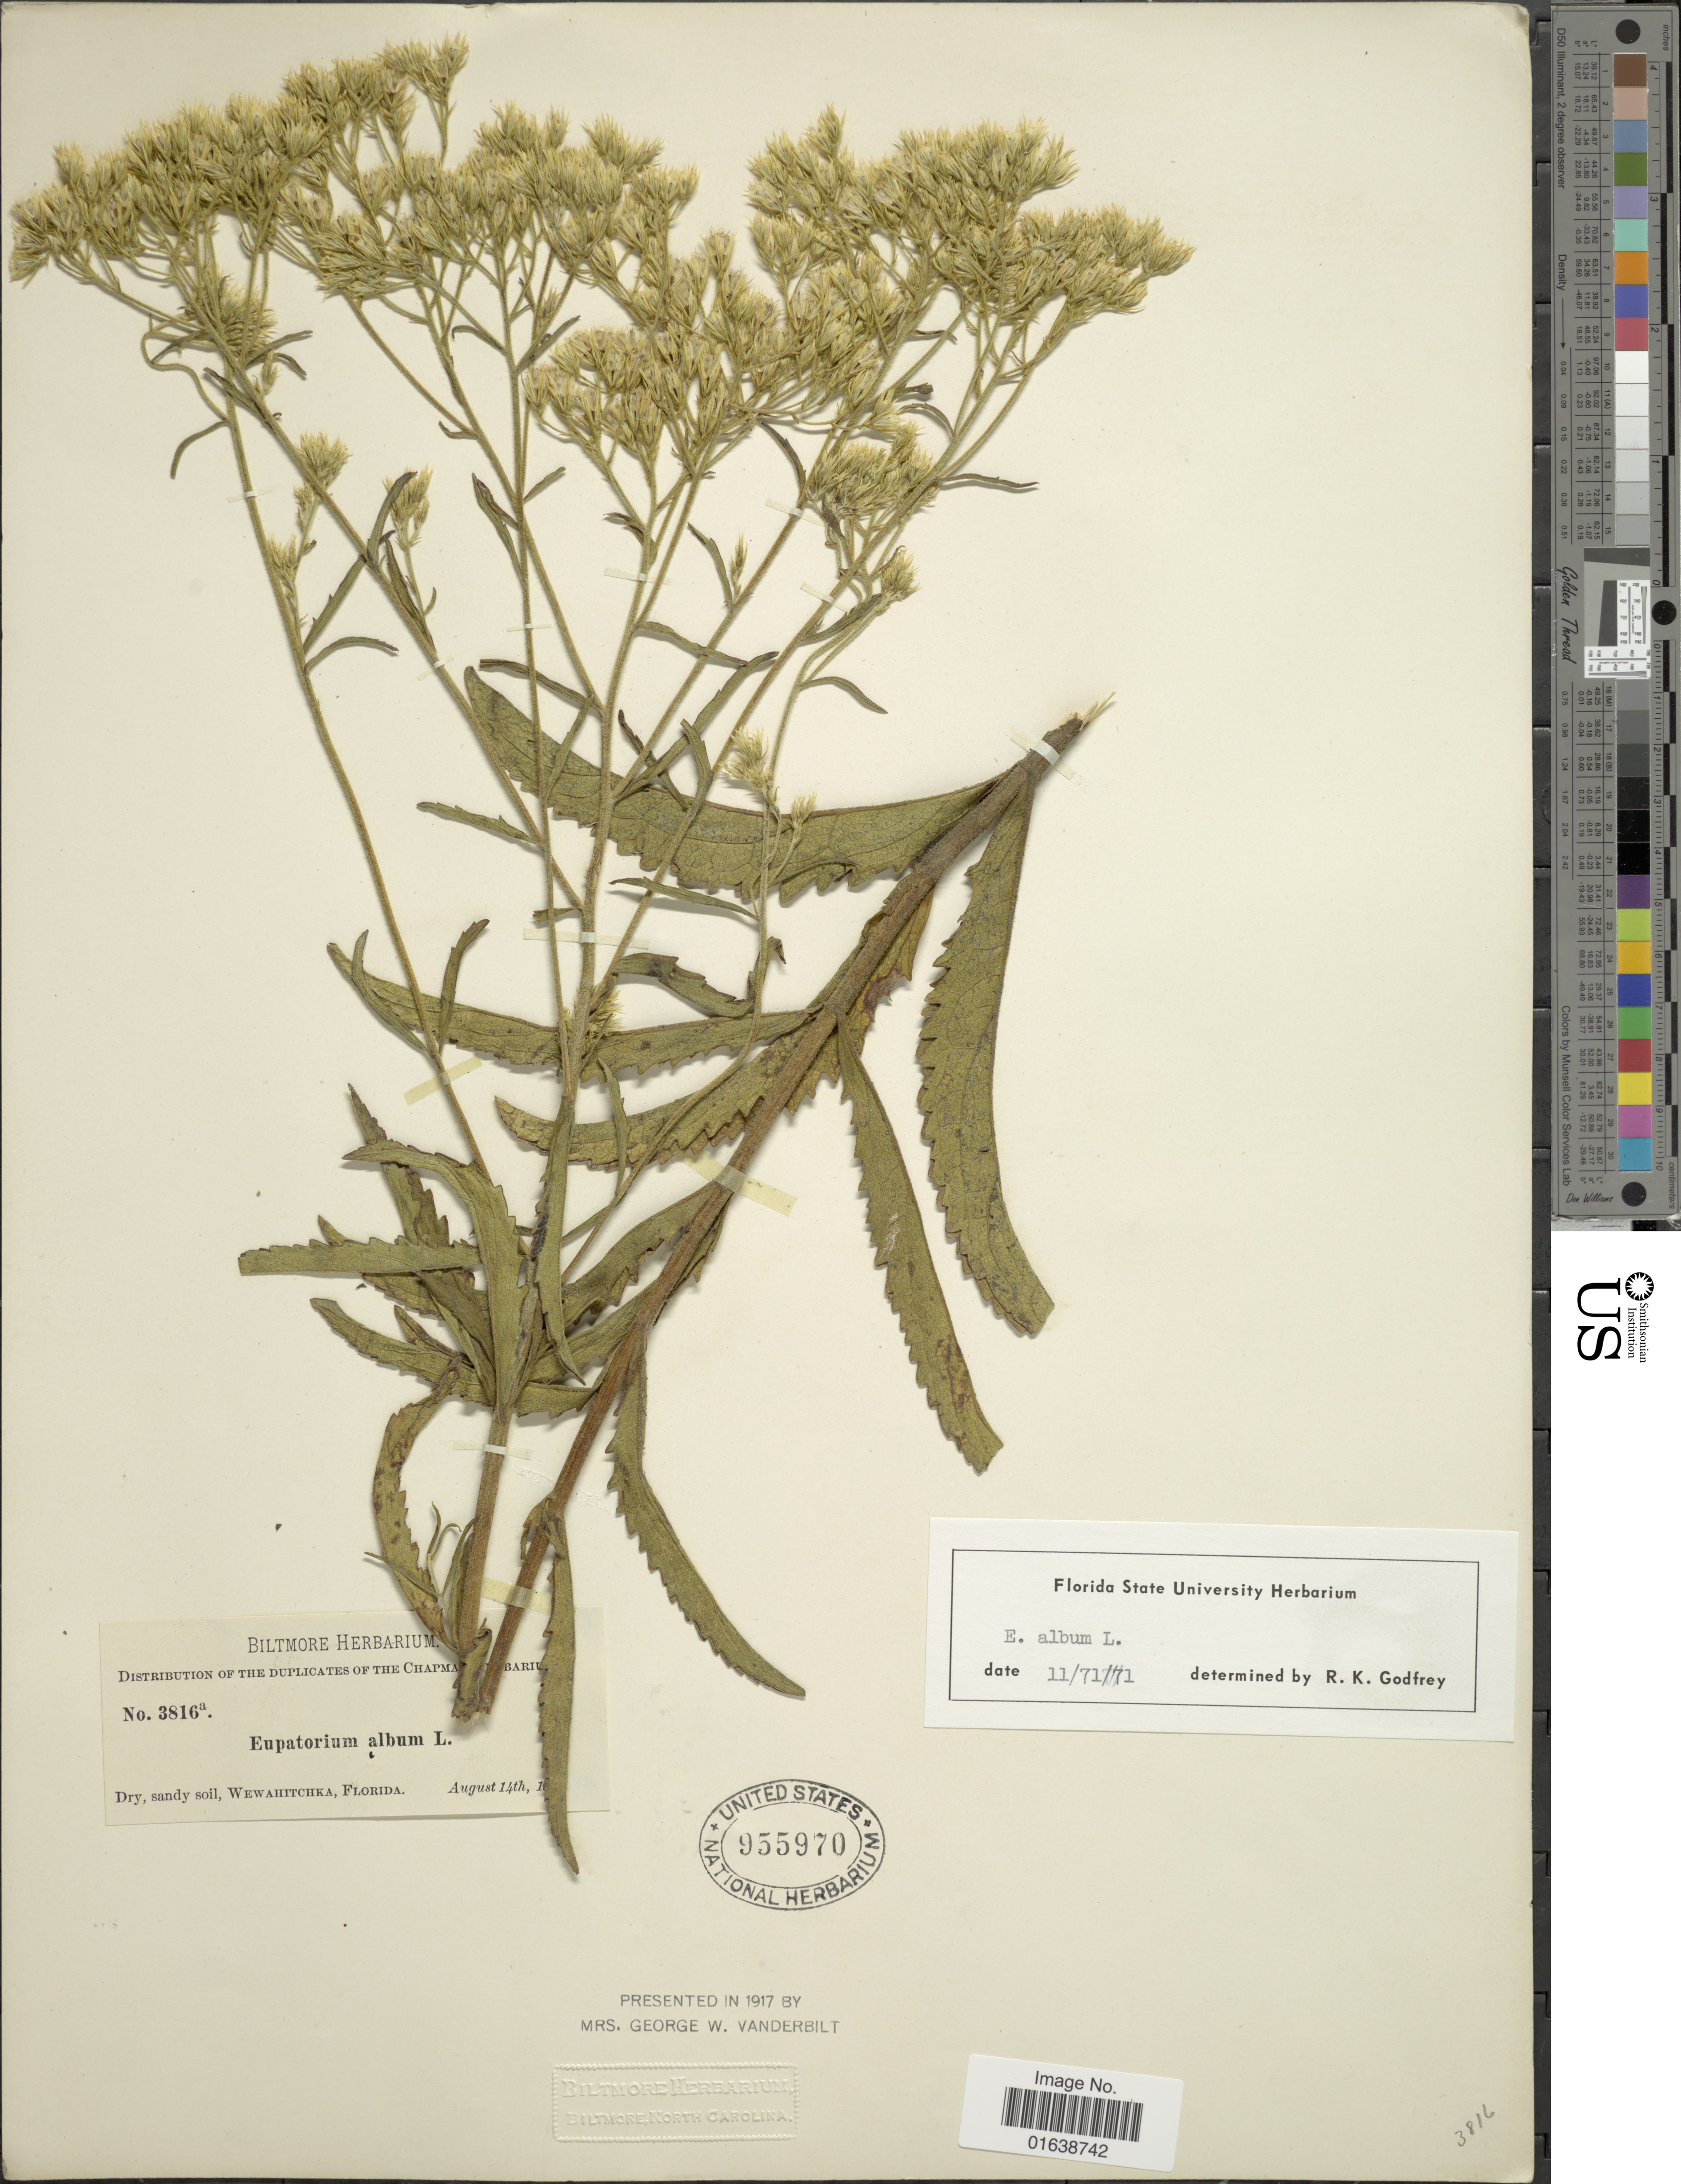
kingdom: Plantae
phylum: Tracheophyta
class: Magnoliopsida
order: Asterales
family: Asteraceae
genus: Eupatorium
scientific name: Eupatorium album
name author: L.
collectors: ex herb. Biltmore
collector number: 3816a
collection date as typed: Transcribed d/m/y: 14/8/14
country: United States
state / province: Florida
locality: Dry, sandy soil, Wewahitchka, Florida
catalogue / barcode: US 955970